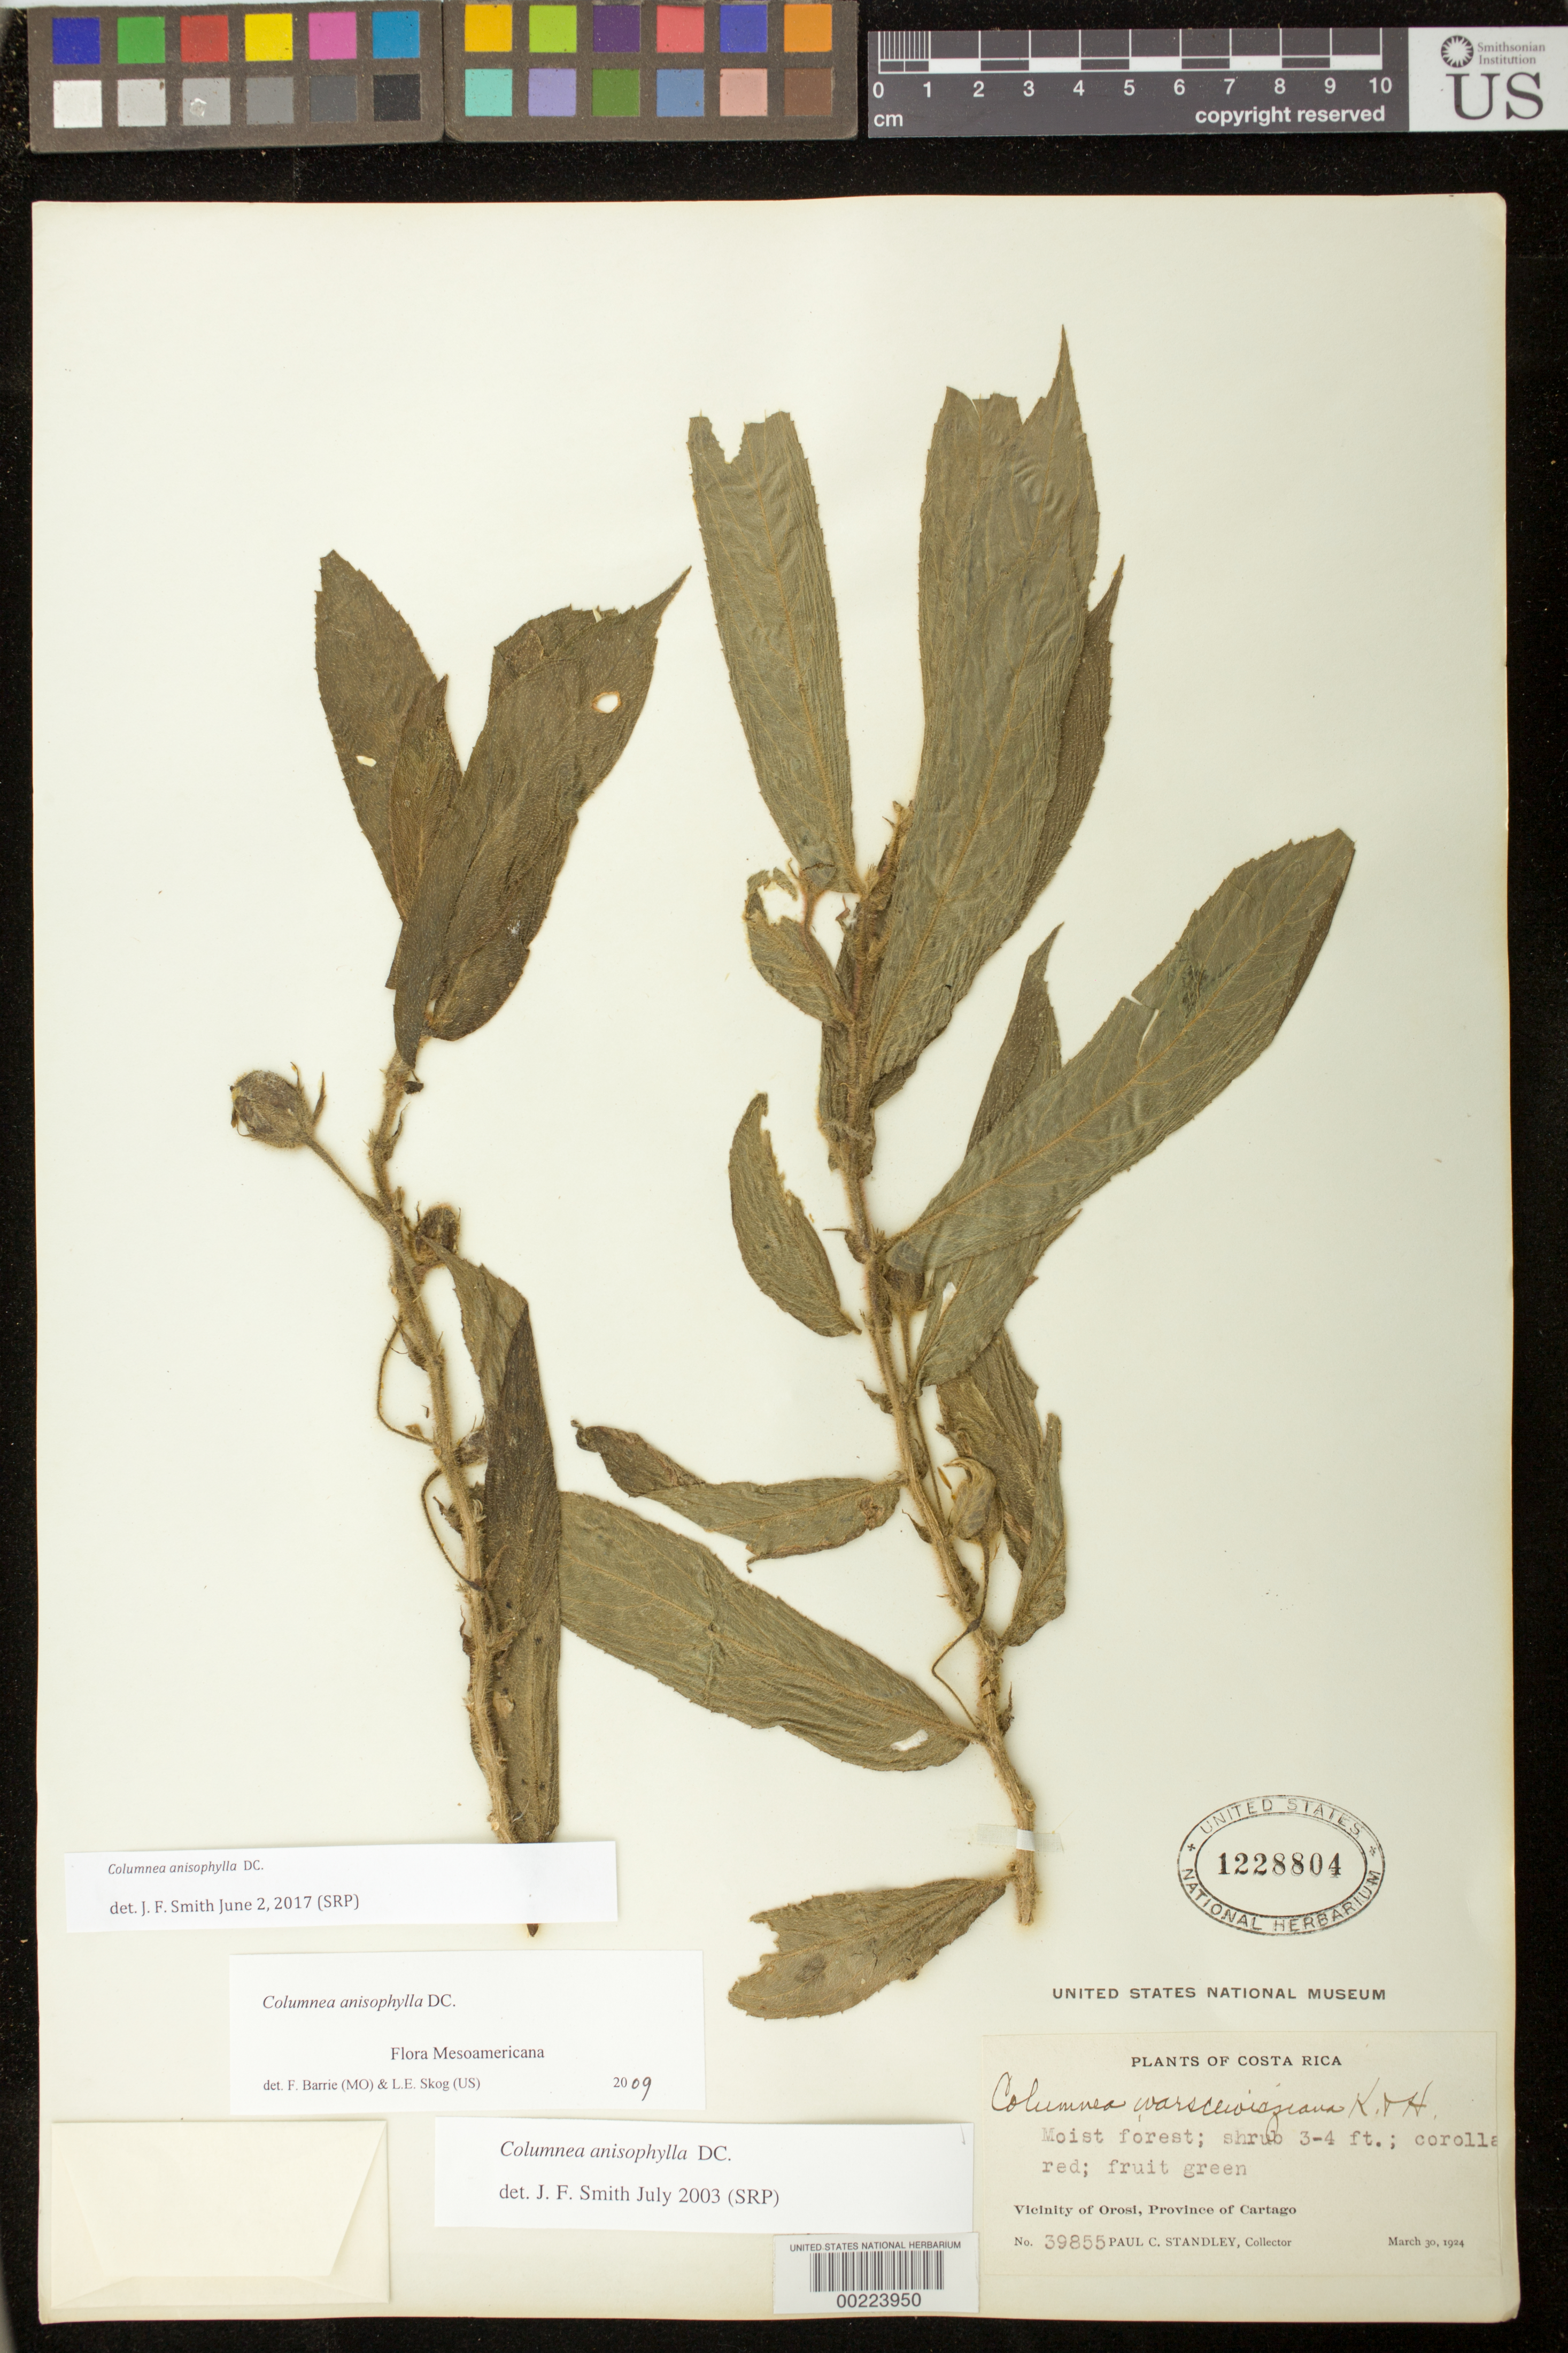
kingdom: Plantae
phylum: Tracheophyta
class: Magnoliopsida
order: Lamiales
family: Gesneriaceae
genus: Columnea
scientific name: Columnea anisophylla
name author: DC.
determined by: Smith, J. F.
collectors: P. C. Standley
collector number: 39855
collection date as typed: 30 Mar 1924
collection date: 1924-03-30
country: Costa Rica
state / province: Cartago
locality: Vicinity of Orosi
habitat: Moist forest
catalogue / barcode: US 1228804